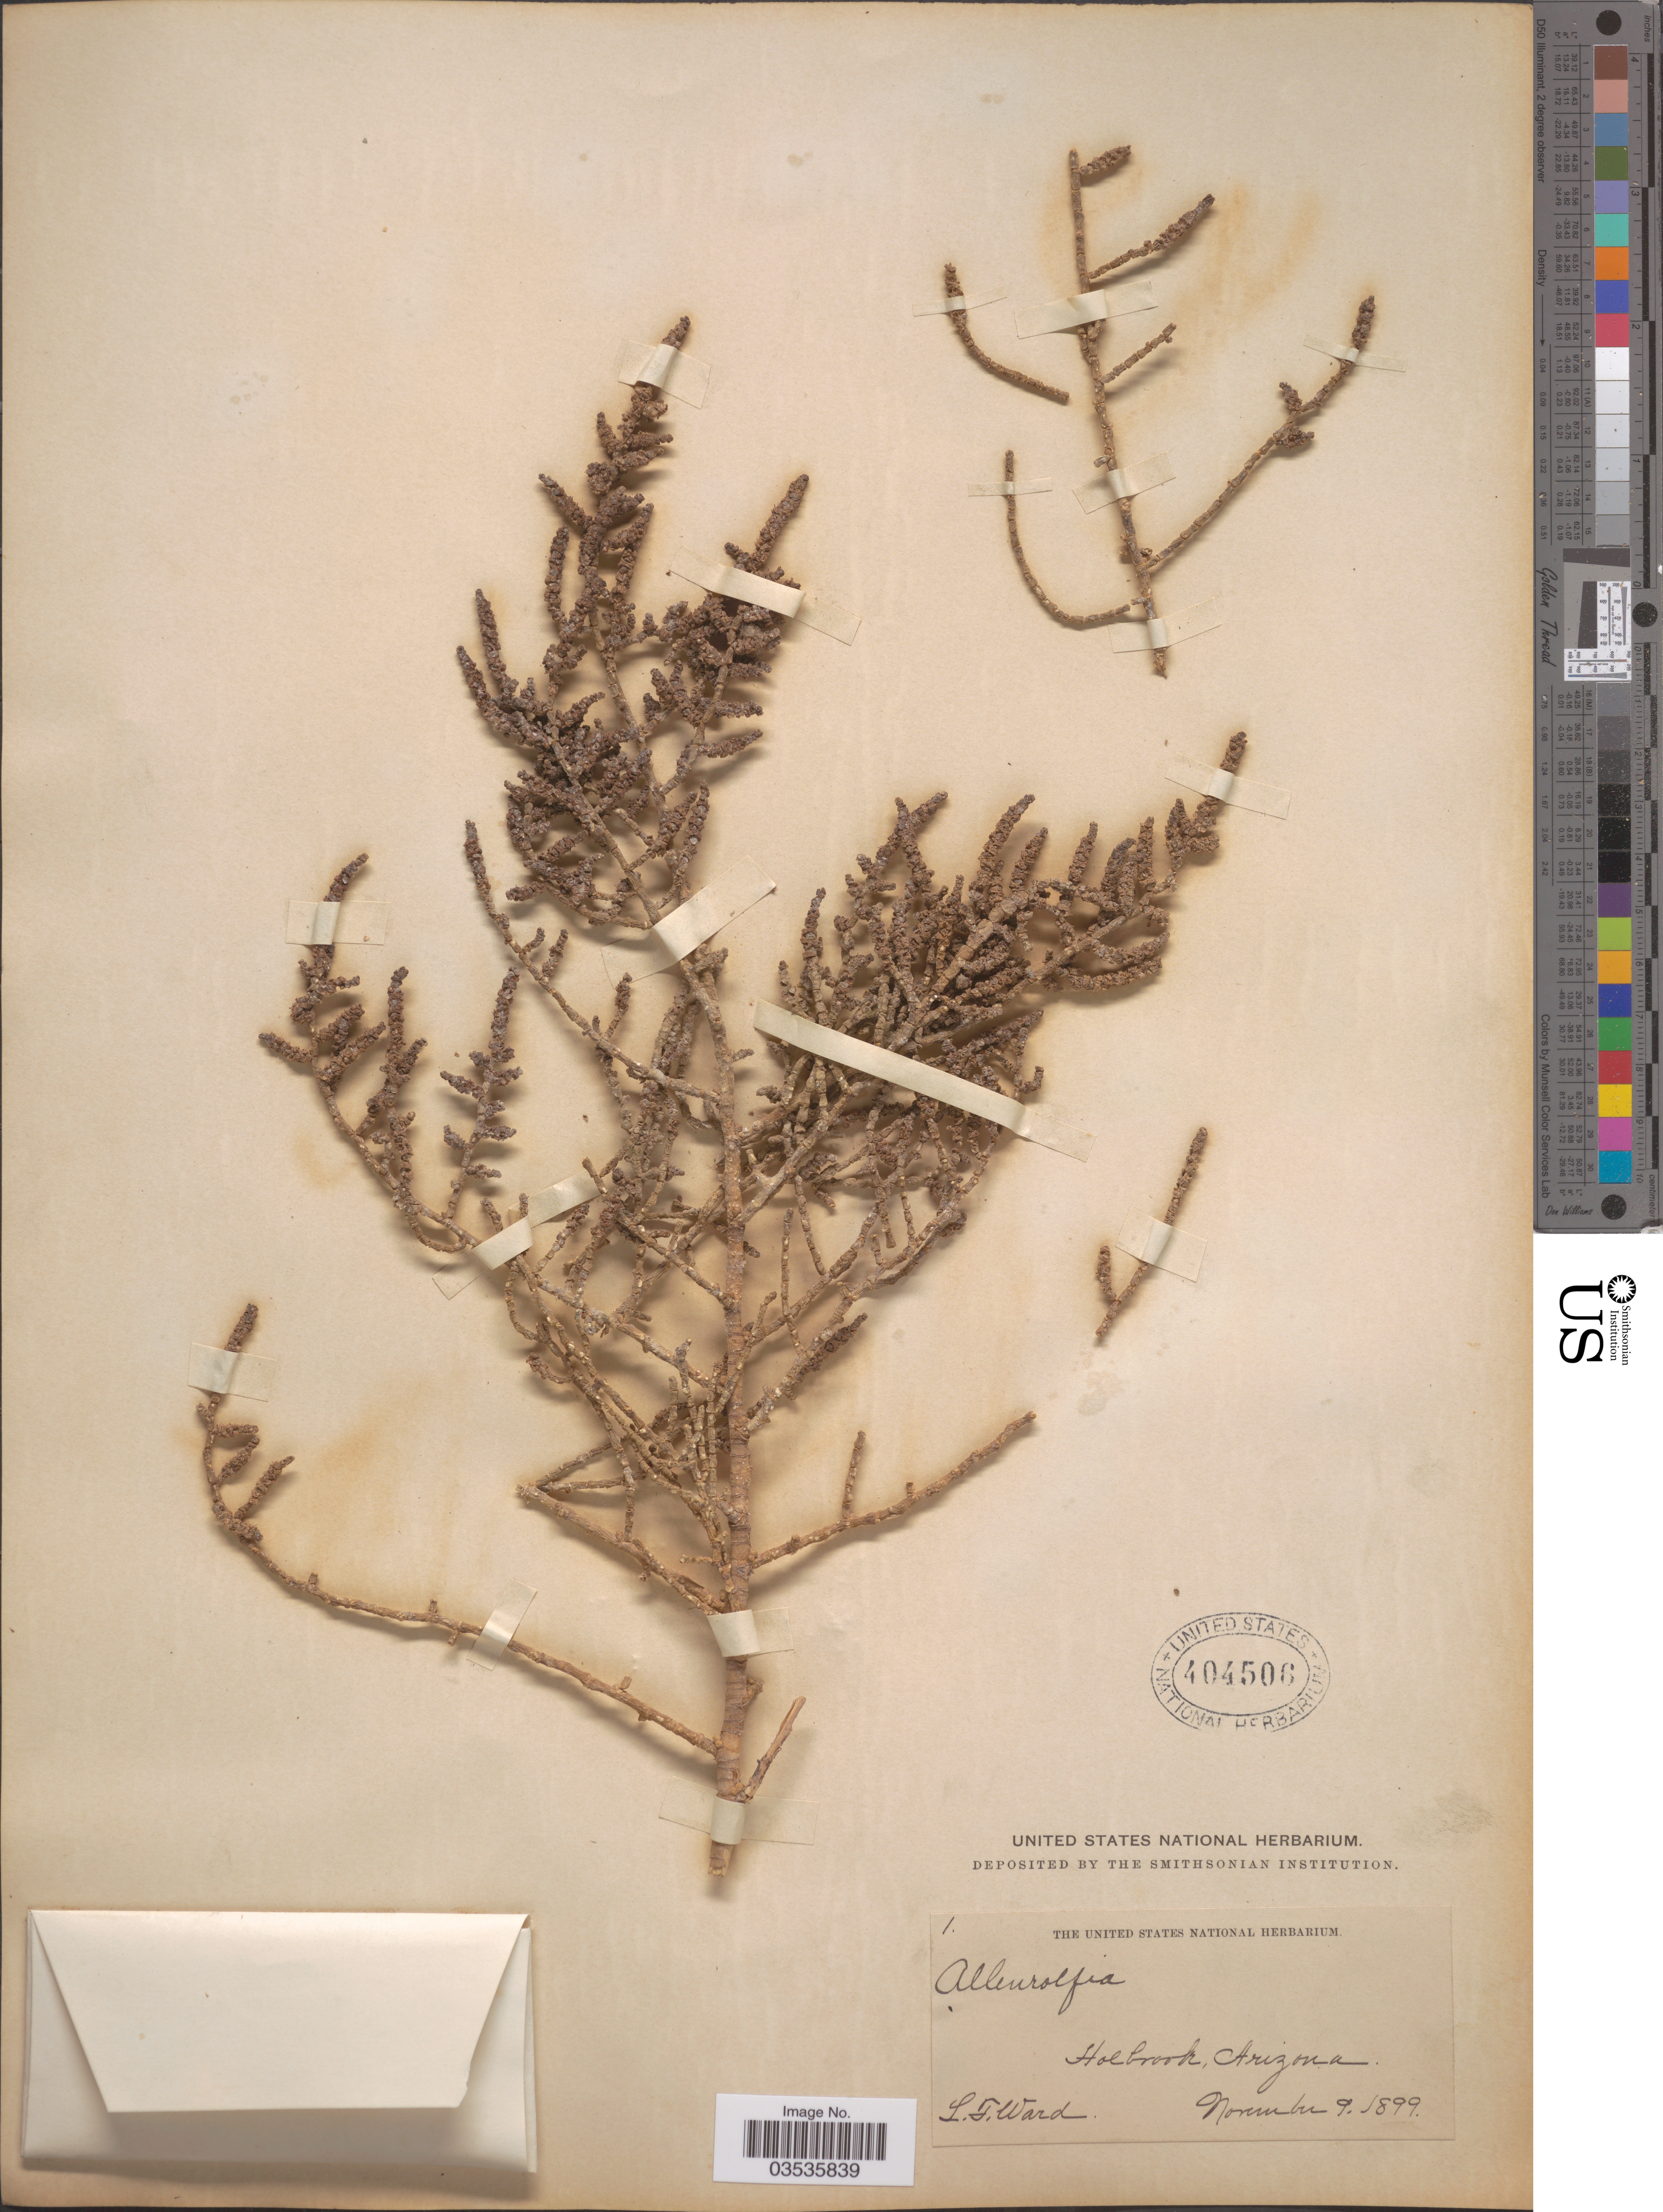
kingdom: Plantae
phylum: Tracheophyta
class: Magnoliopsida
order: Caryophyllales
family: Amaranthaceae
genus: Allenrolfea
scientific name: Allenrolfea occidentalis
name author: (S. Watson) Kuntze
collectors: L. Ward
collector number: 1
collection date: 1899-11-09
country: United States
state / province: Arizona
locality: Holbrook.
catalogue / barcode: US 404506